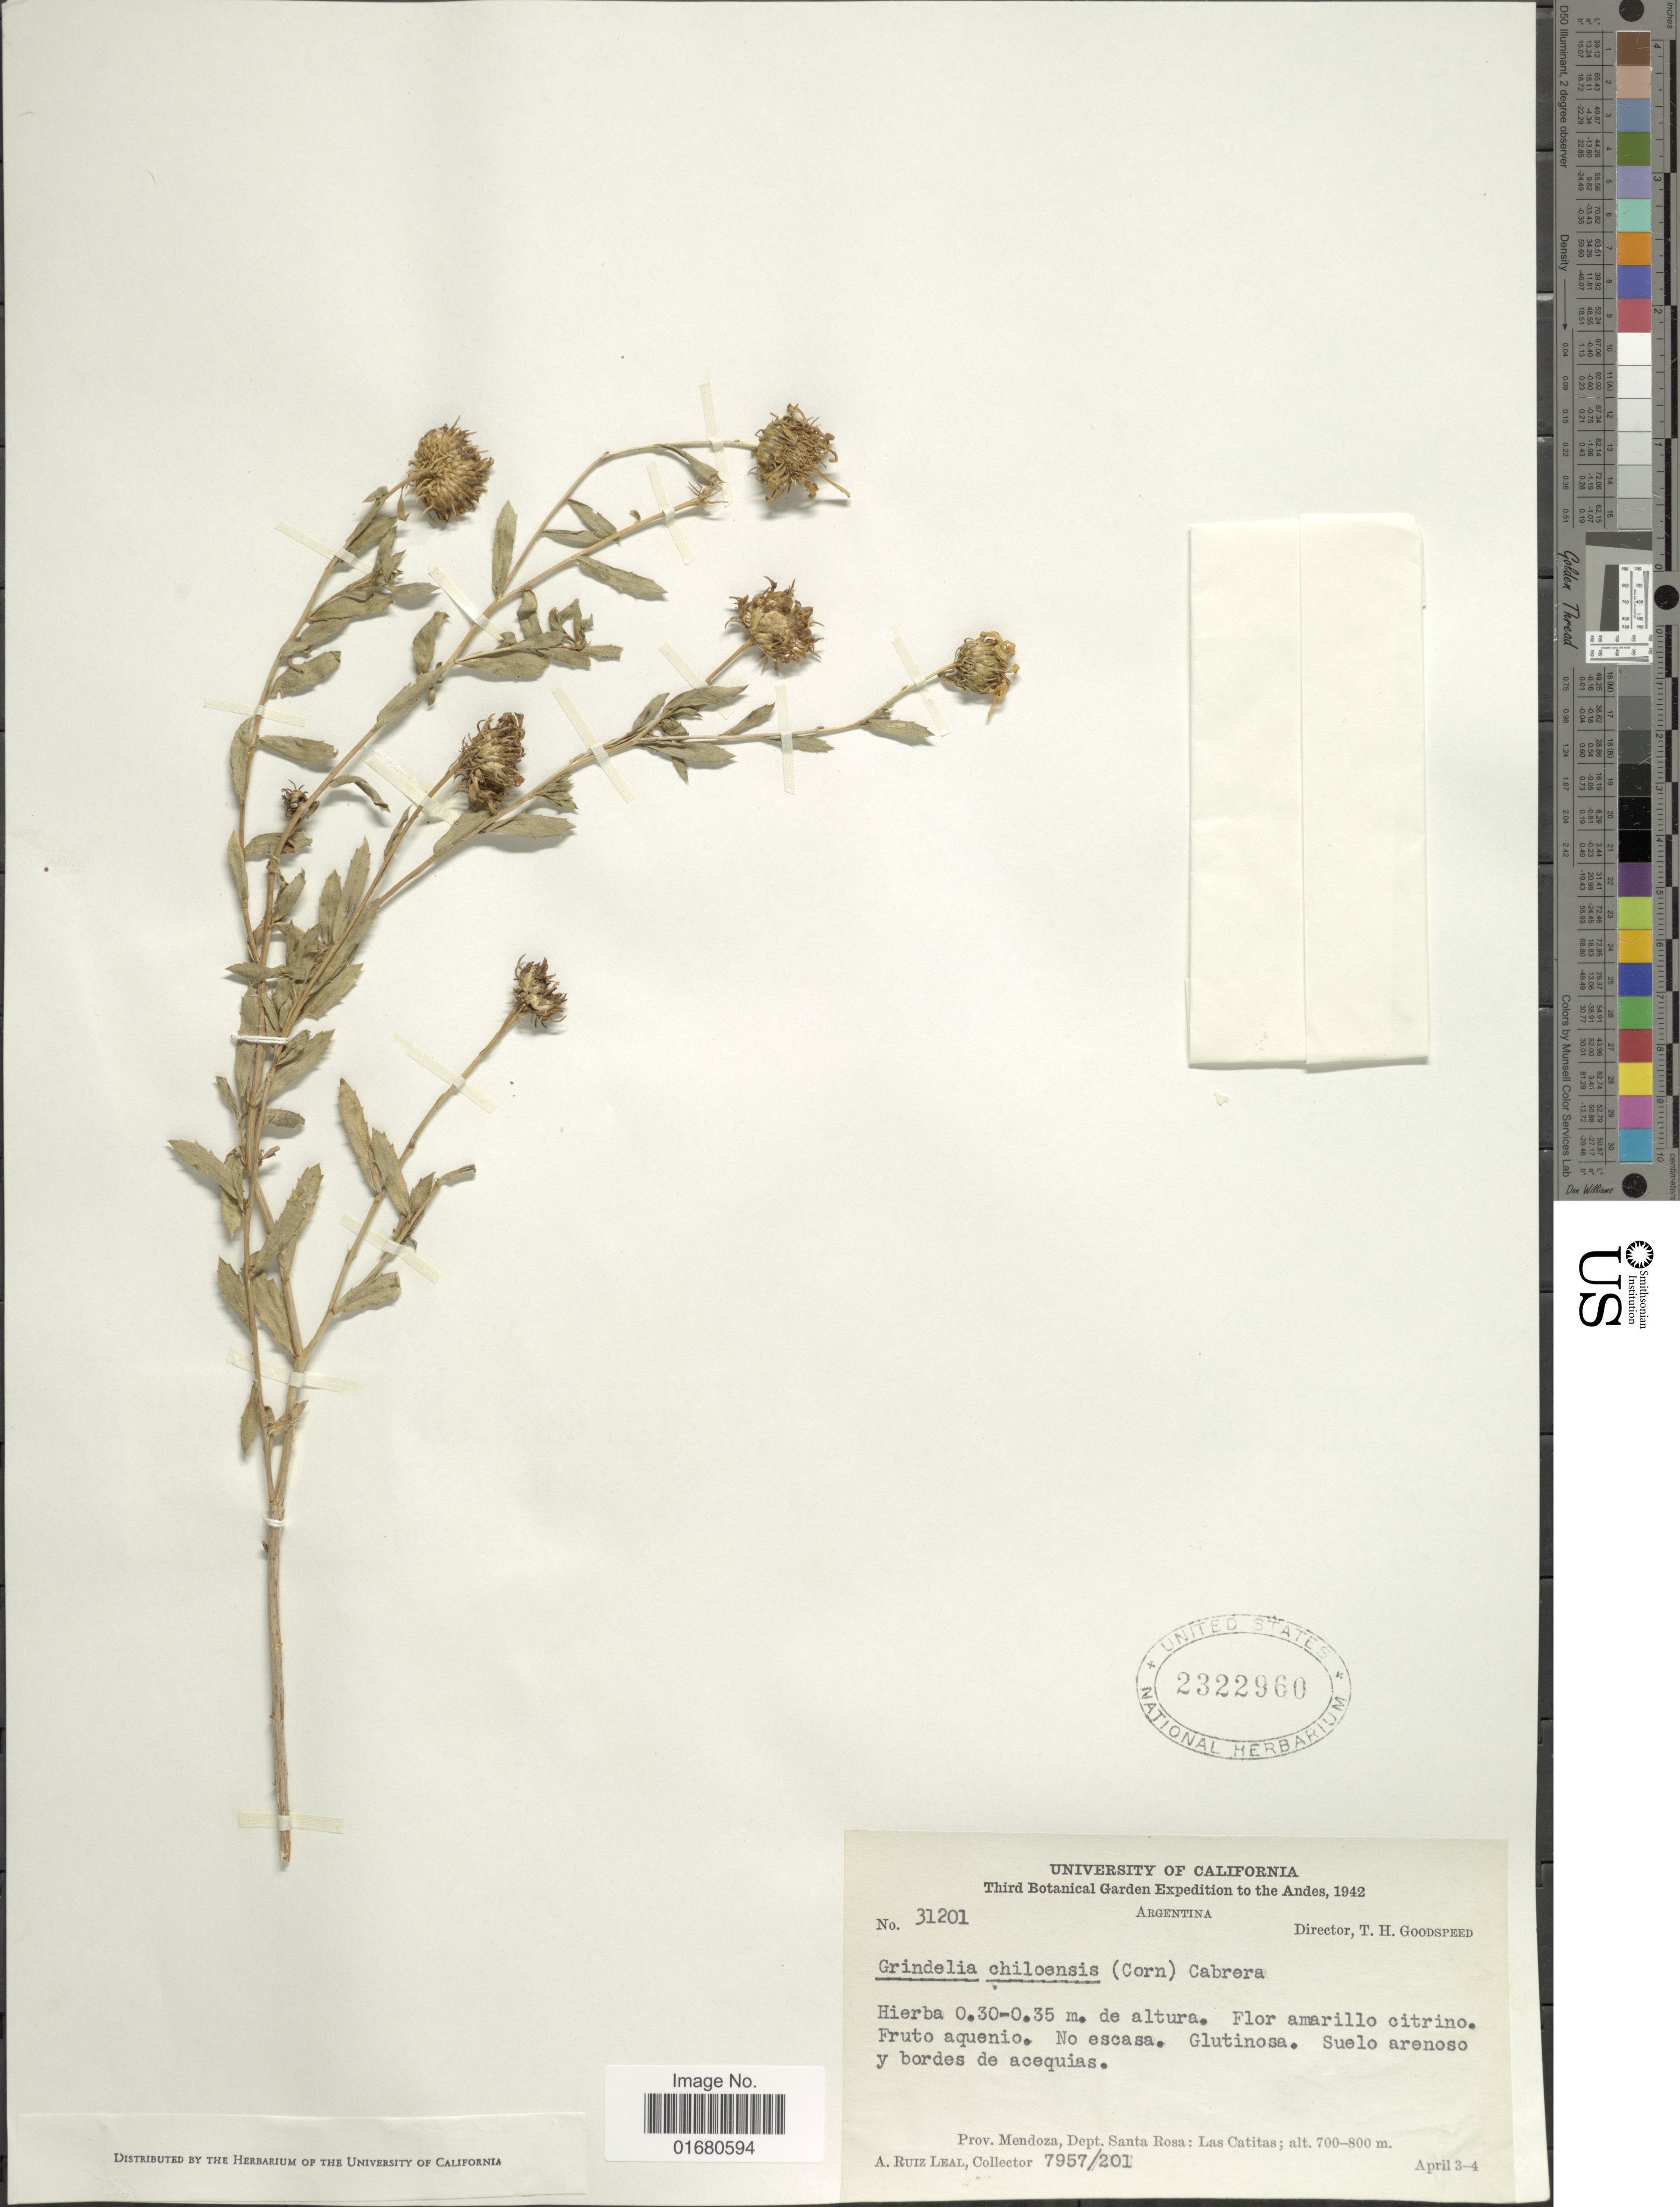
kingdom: Plantae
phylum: Tracheophyta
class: Magnoliopsida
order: Asterales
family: Asteraceae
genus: Grindelia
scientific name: Grindelia chiloensis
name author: (Cornel.) Cabrera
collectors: A. R. Leal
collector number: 7957/201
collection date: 1942-04-03/1942-04-04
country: Argentina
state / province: Mendoza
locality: Dept. Sanrta Rosa: Las Catitas, The Andes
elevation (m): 700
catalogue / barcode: US 2322960